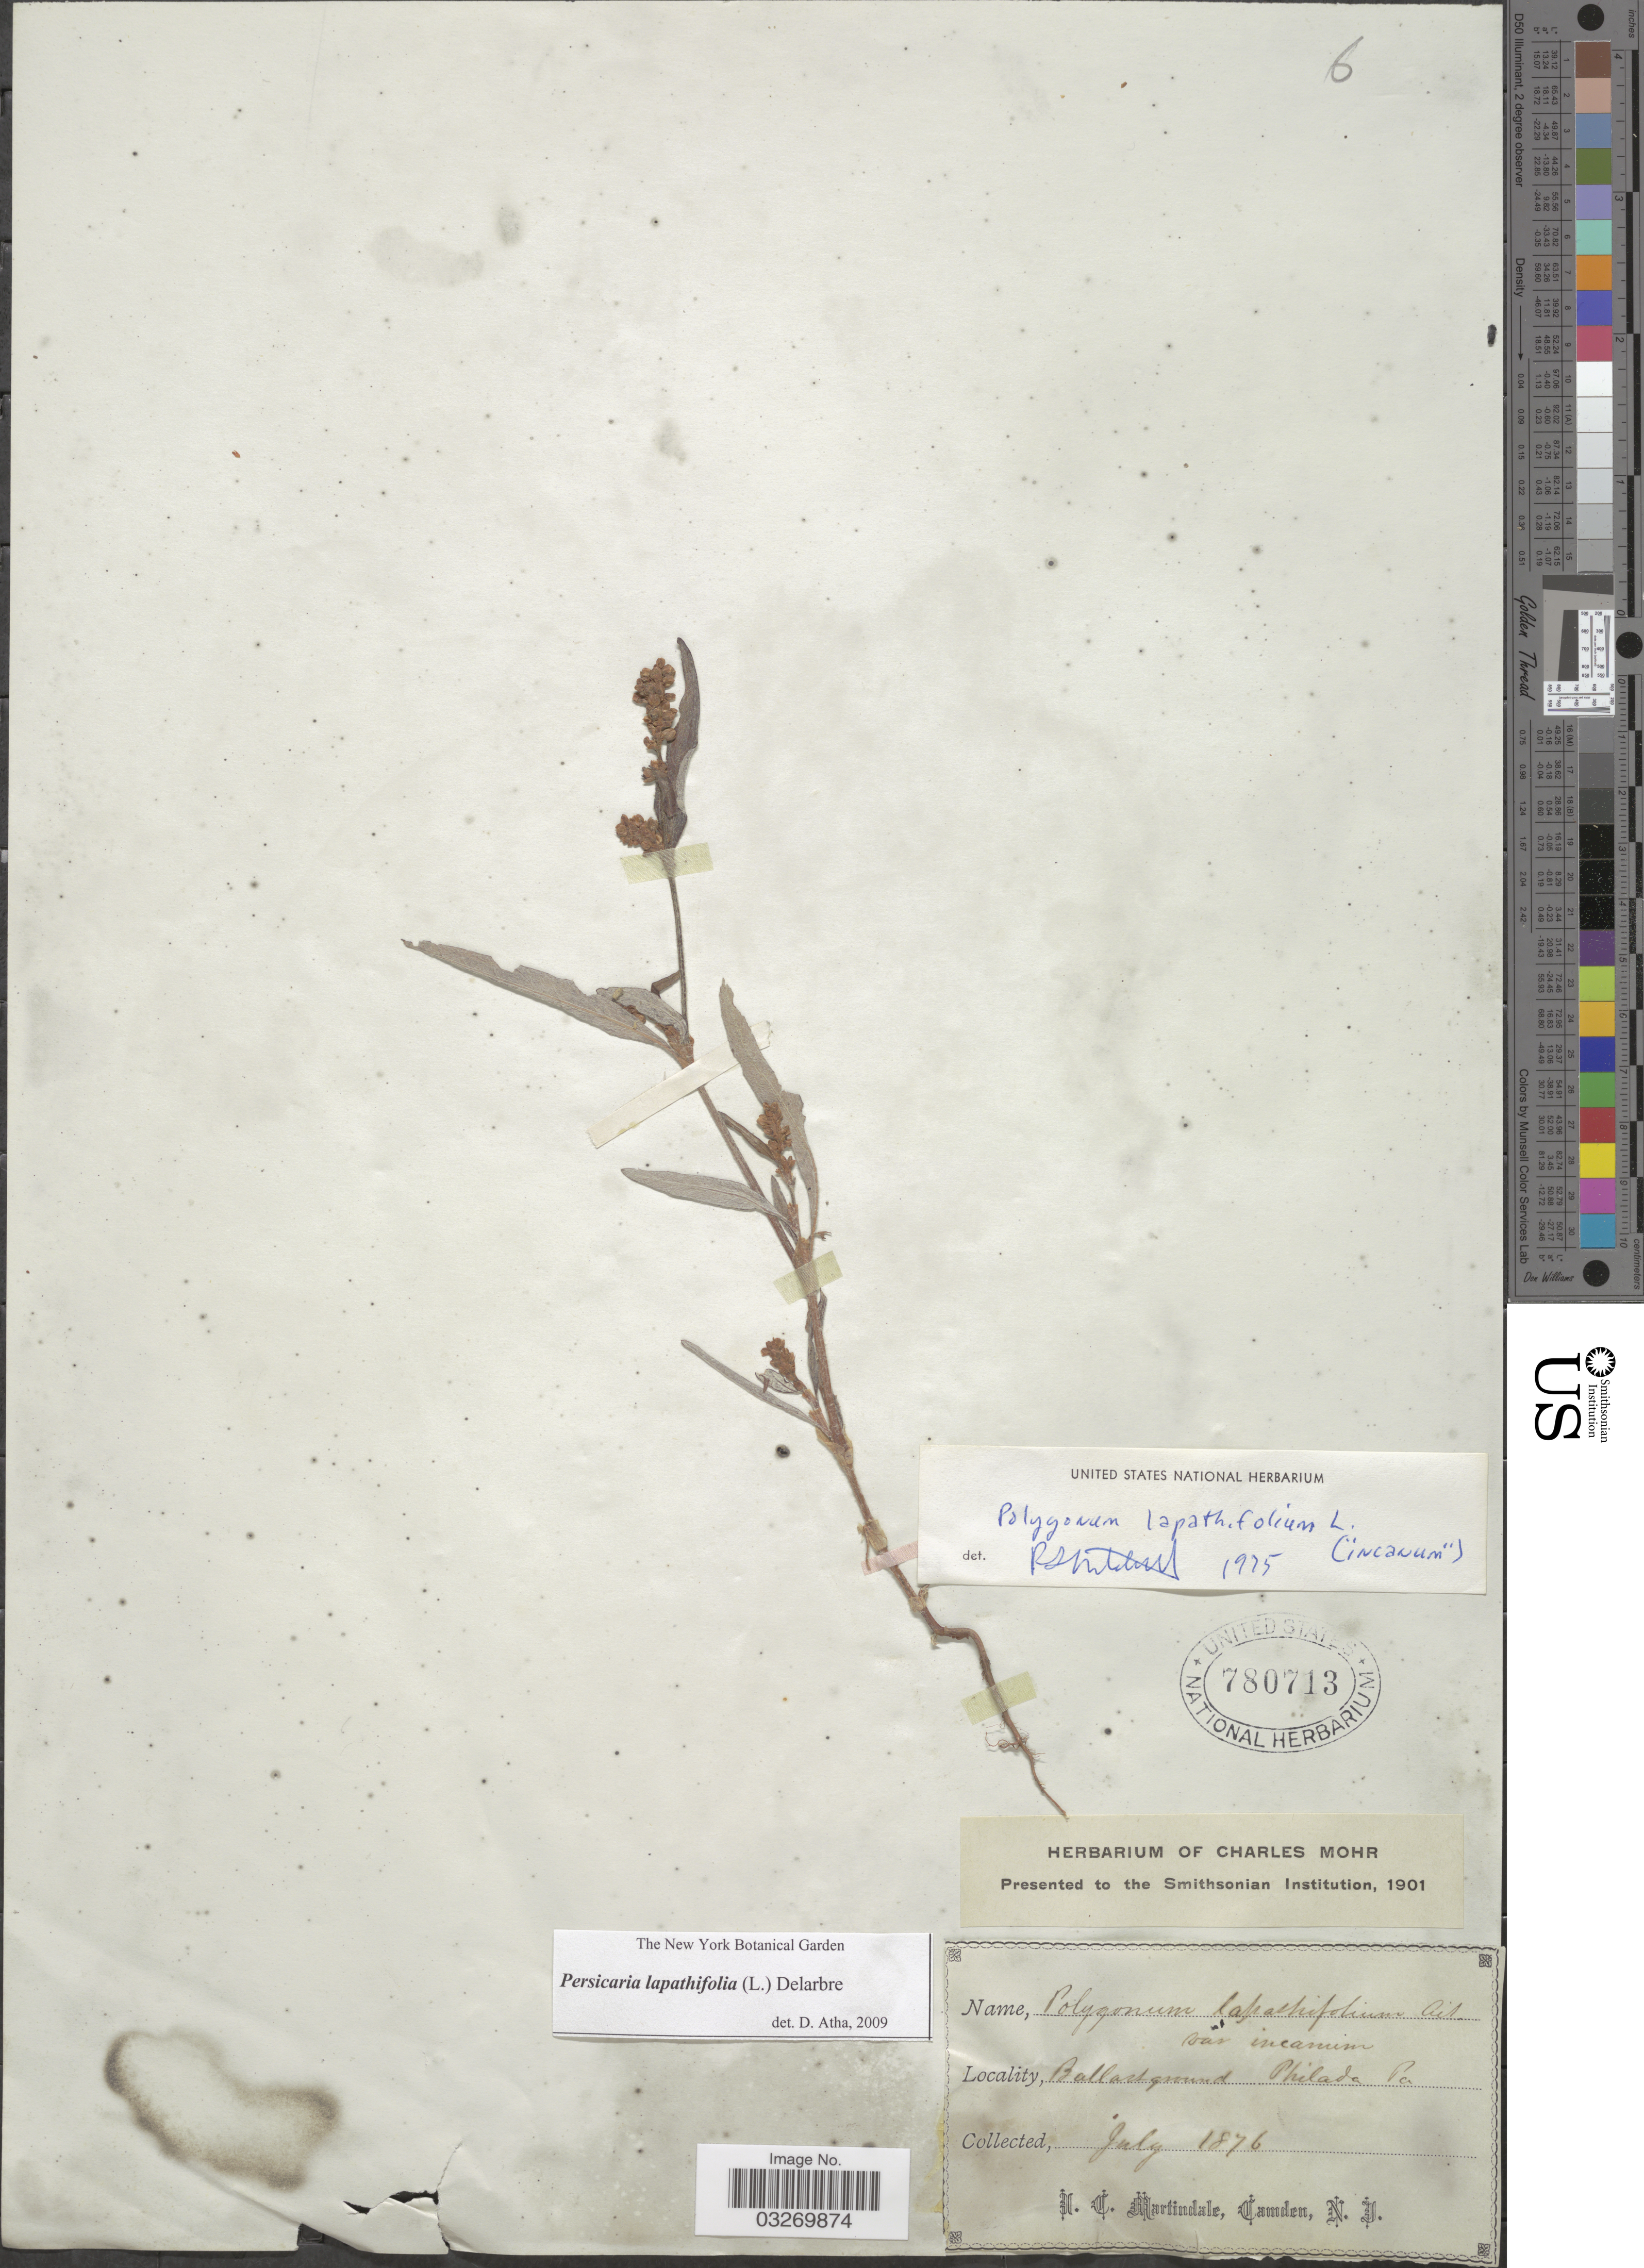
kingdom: Plantae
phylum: Tracheophyta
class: Magnoliopsida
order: Caryophyllales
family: Polygonaceae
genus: Persicaria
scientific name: Persicaria lapathifolia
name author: (L.) Delarbre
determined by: Atha, D. E.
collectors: I. C. Martindale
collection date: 1876-07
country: United States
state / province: Pennsylvania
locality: Ballast ground, Philada.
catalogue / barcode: US 780713